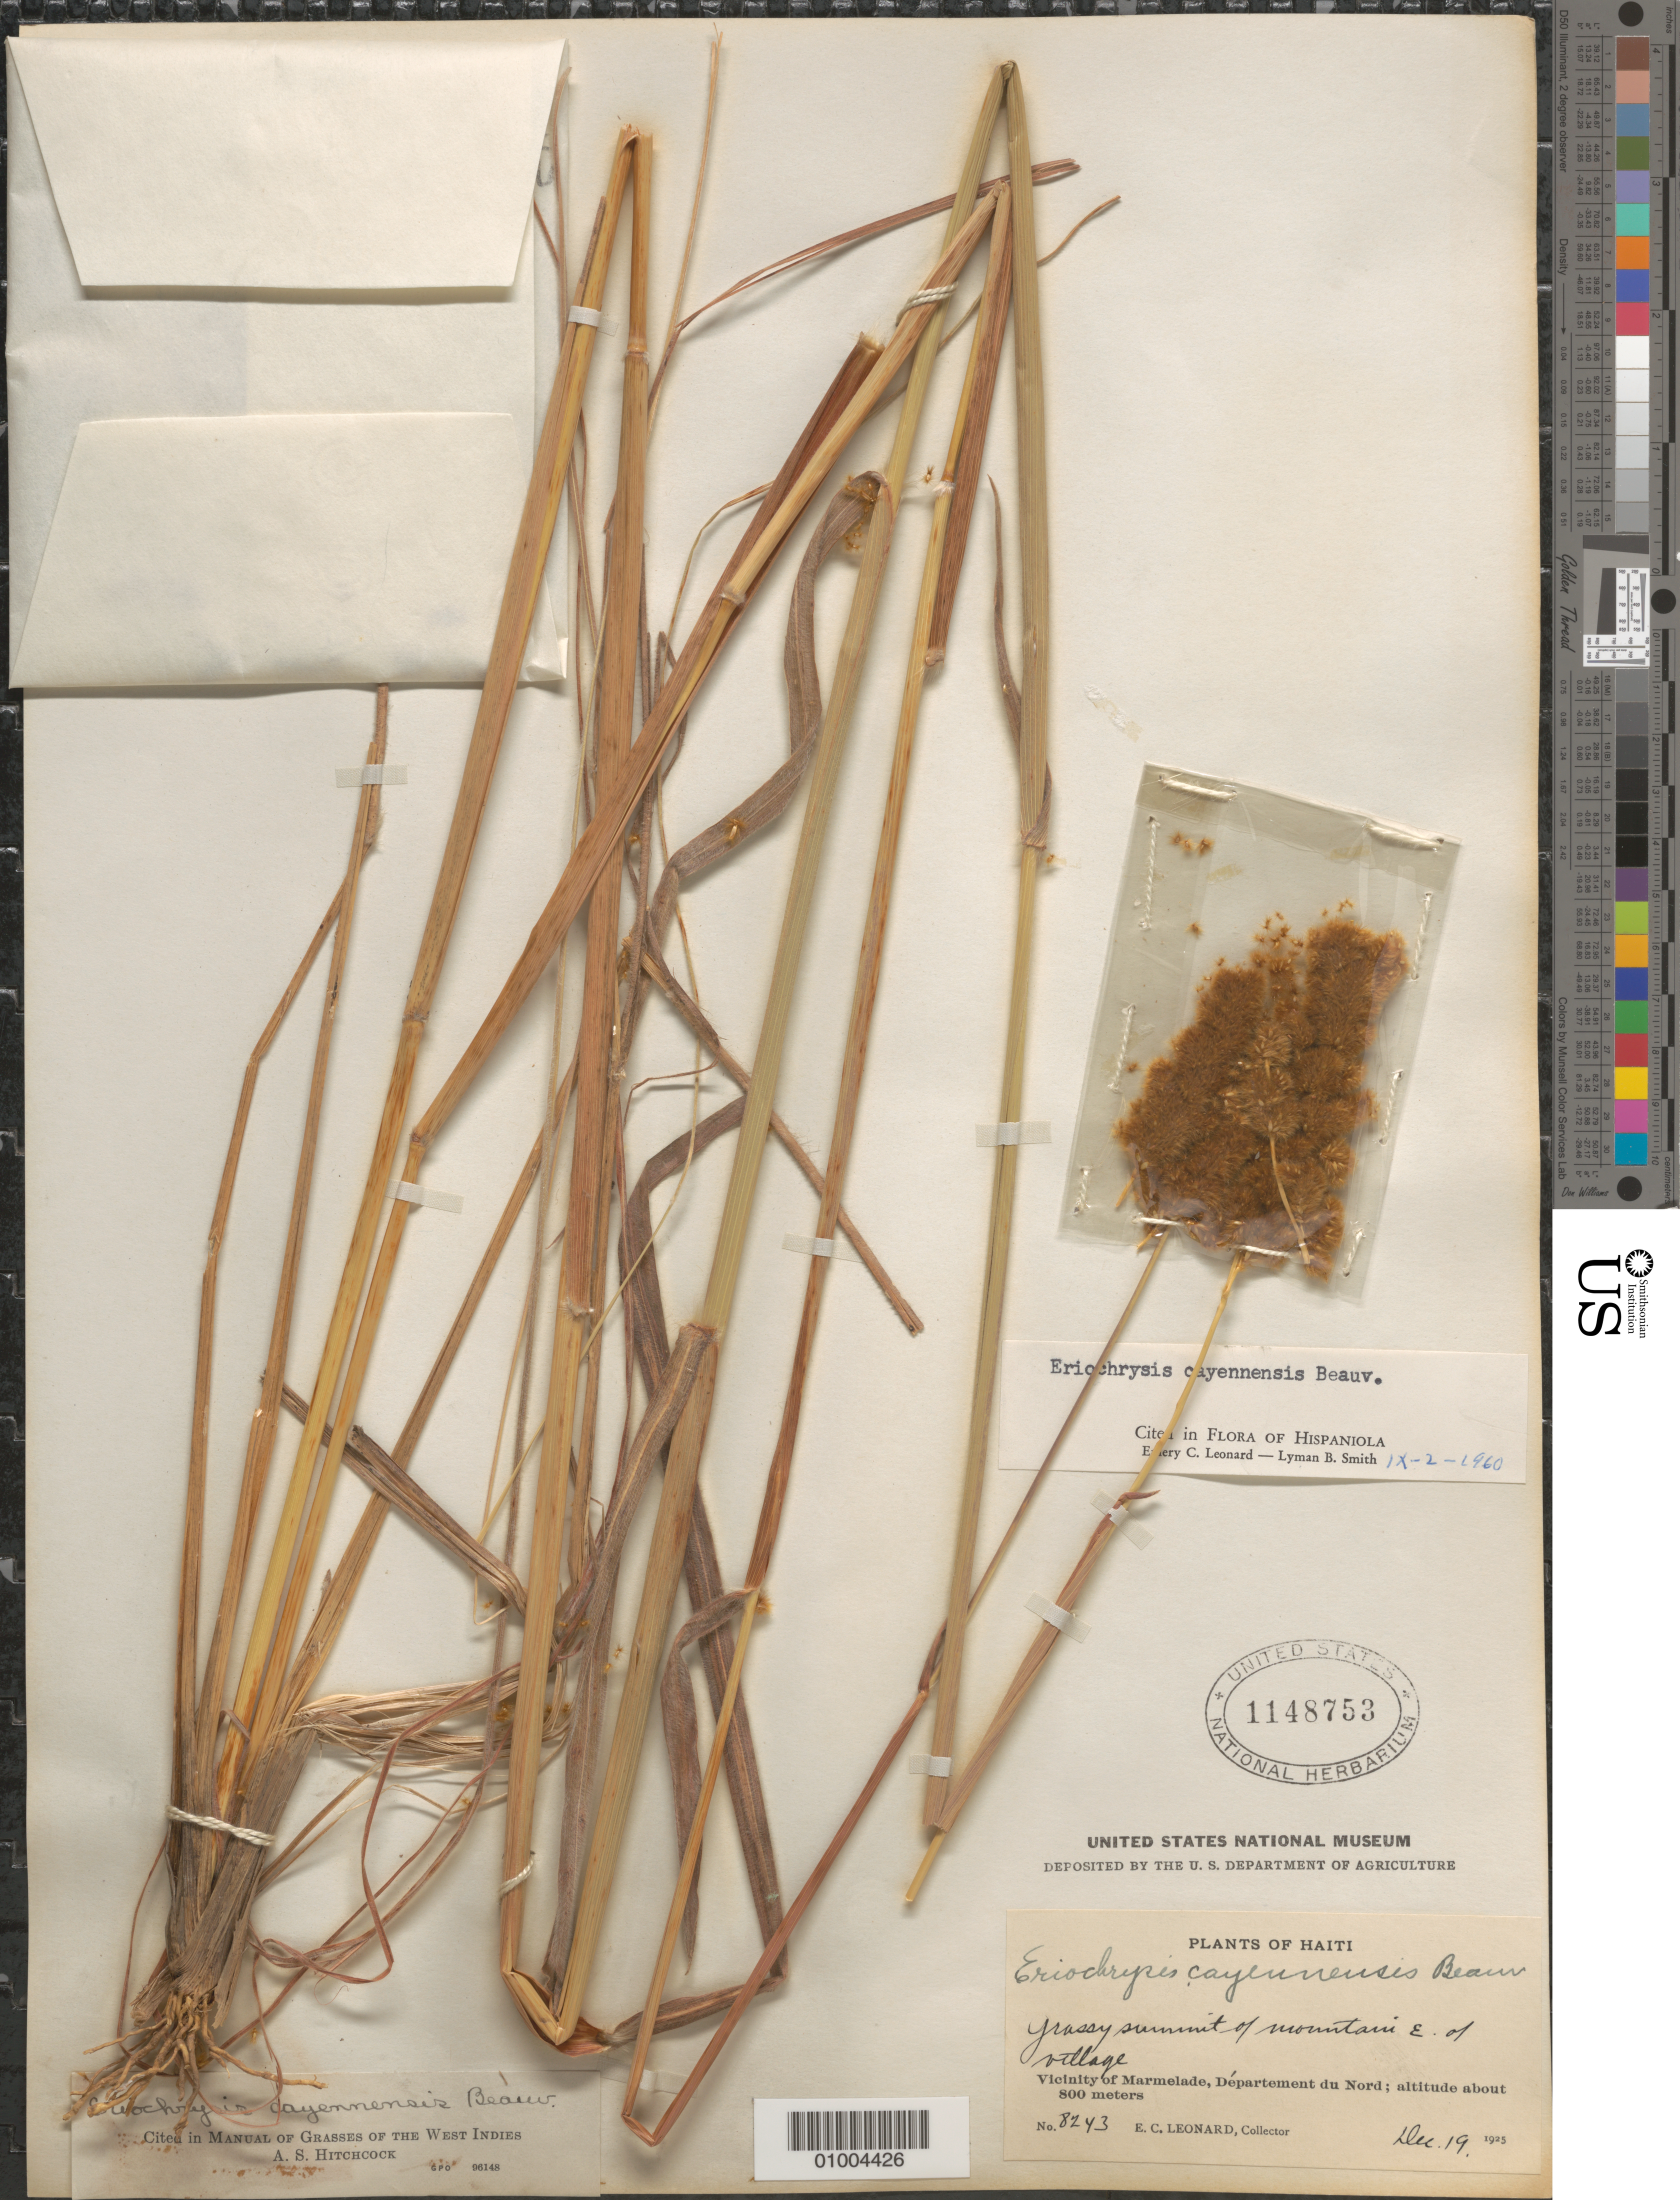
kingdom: Plantae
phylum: Tracheophyta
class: Liliopsida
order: Poales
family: Poaceae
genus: Eriochrysis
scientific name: Eriochrysis cayennensis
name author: P. Beauv.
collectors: E. C. Leonard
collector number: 8243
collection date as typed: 19 Dec 1925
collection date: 1925-12-19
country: Haiti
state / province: Nord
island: Hispaniola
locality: vicinity of Marmelade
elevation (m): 800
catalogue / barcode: US 1148753